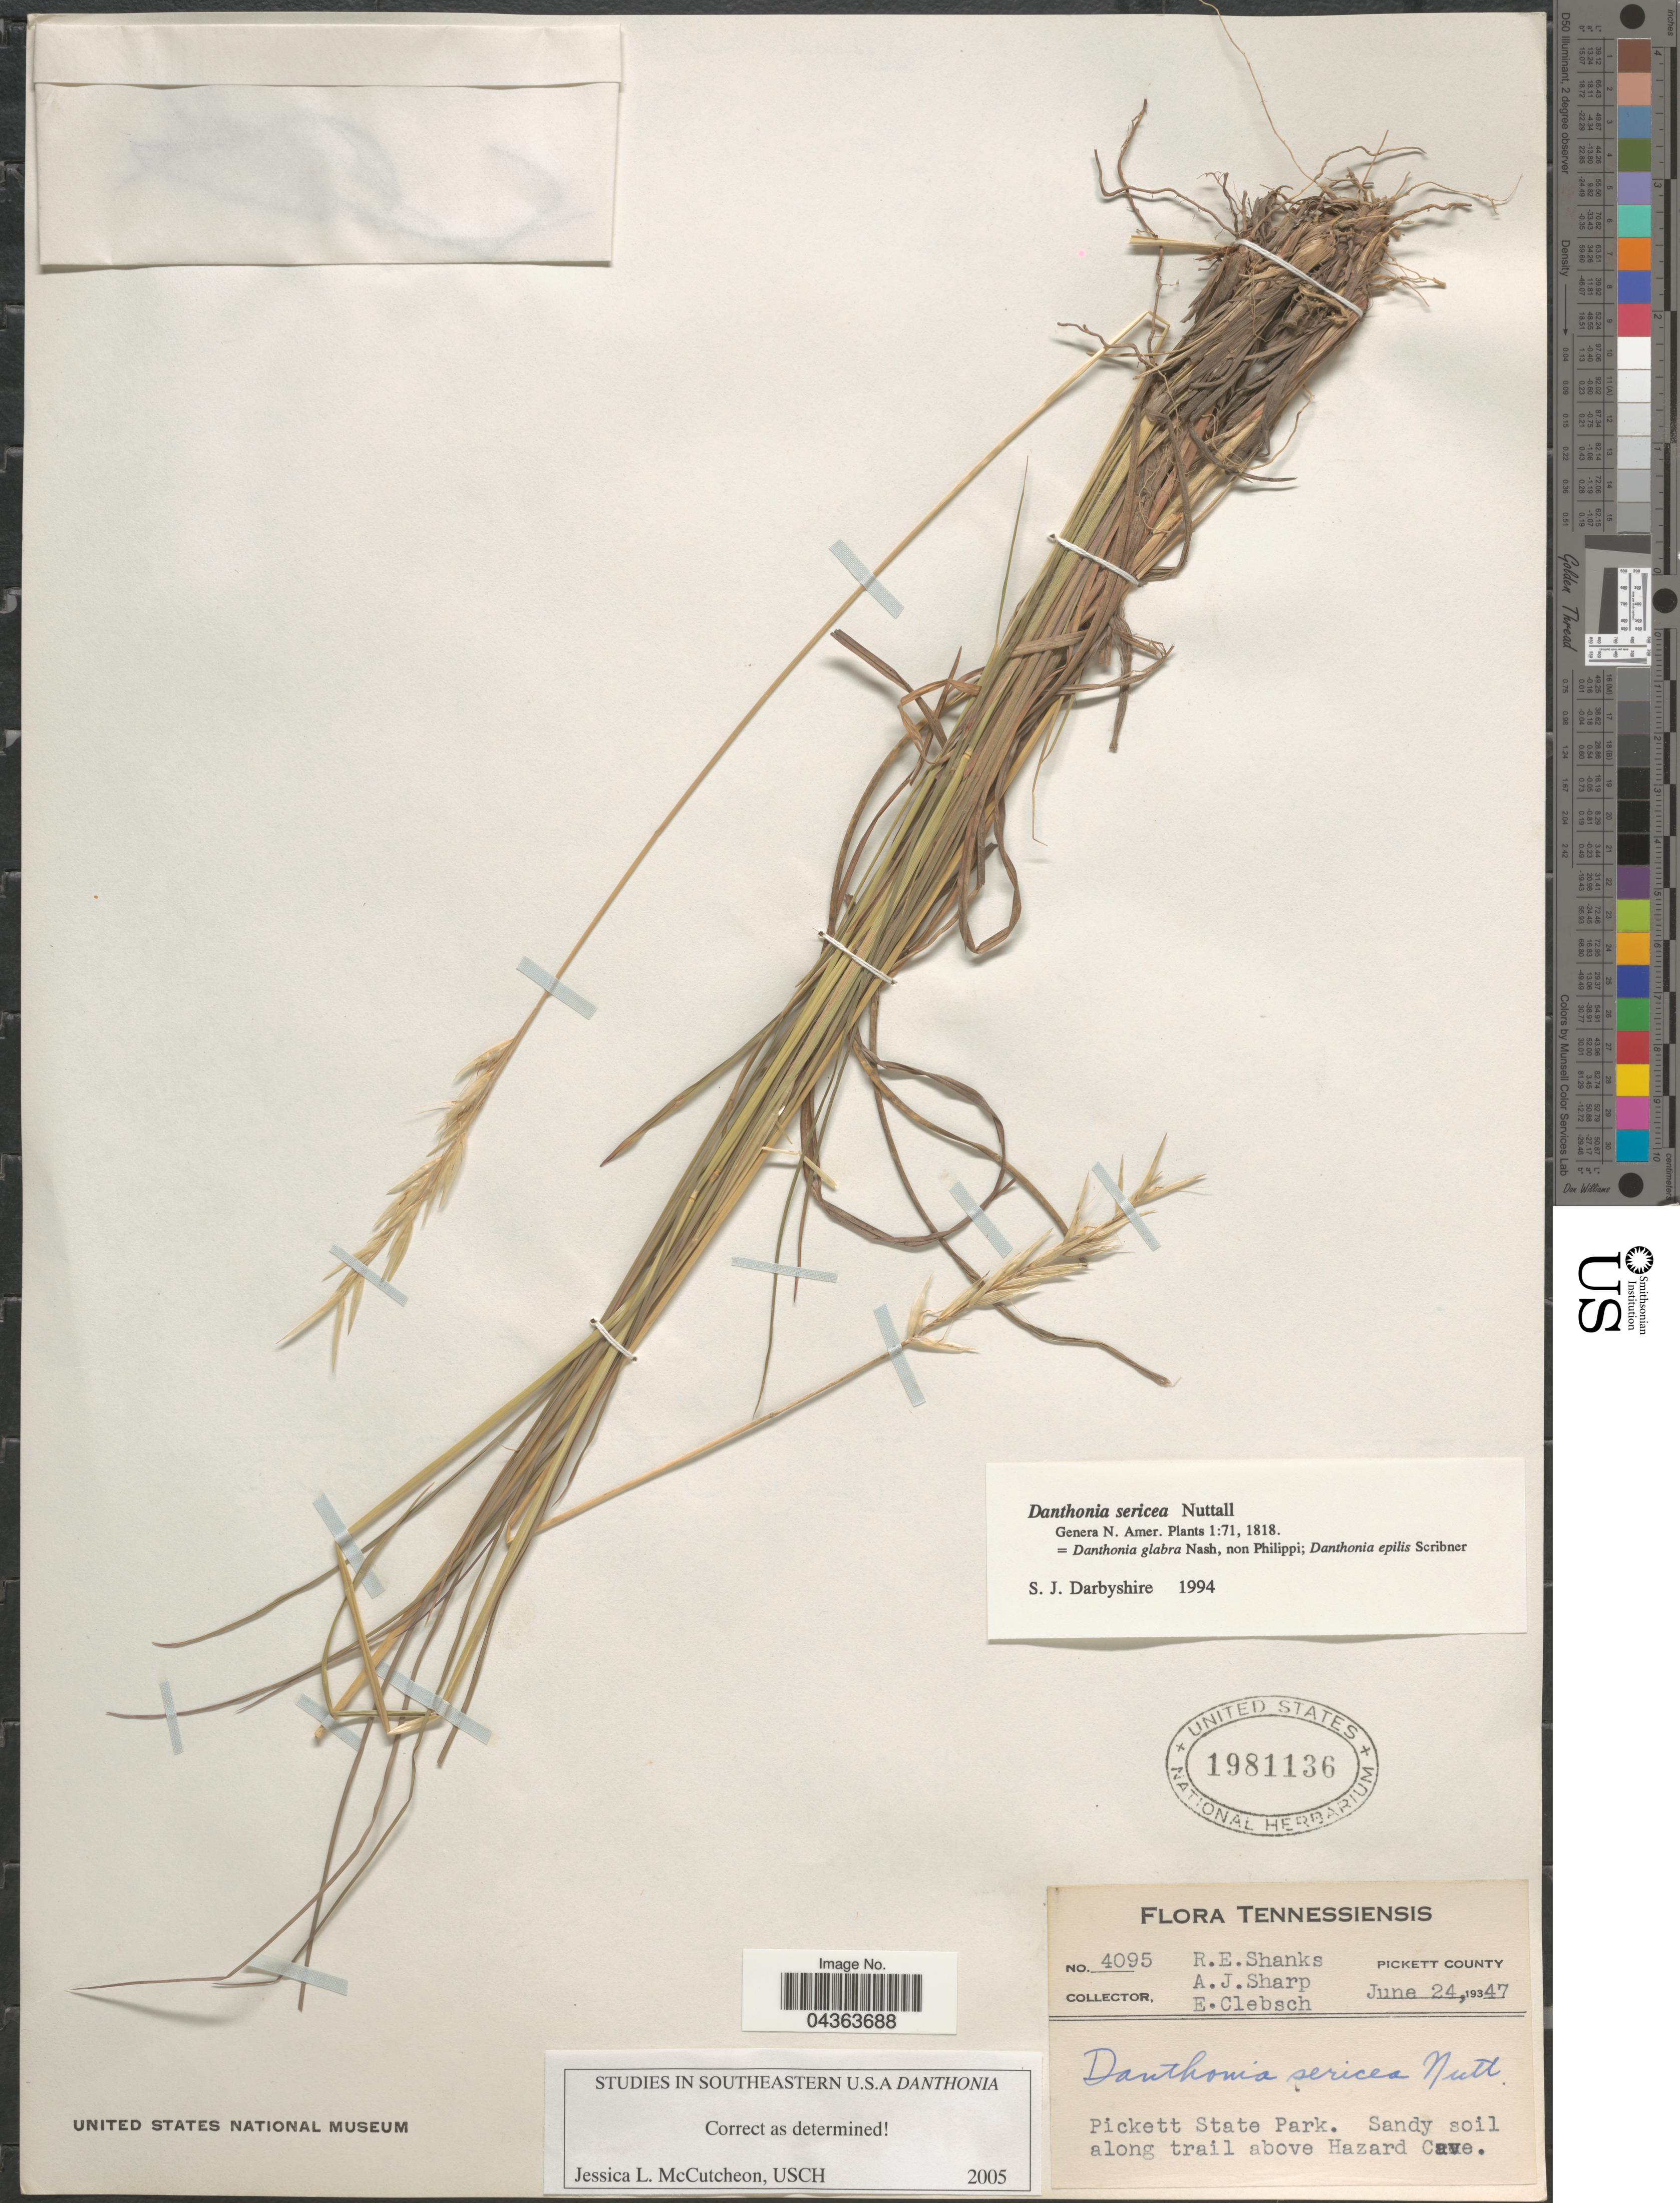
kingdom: Plantae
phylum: Tracheophyta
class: Liliopsida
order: Poales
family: Poaceae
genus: Danthonia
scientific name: Danthonia sericea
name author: Nutt.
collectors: R. Shanks, A. J. Sharp & E. Clebsch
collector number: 4095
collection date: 1947-06-24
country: United States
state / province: Tennessee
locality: Pickett State Park. Sandy soil along trail above Hazard Cave.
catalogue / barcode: US 1981136